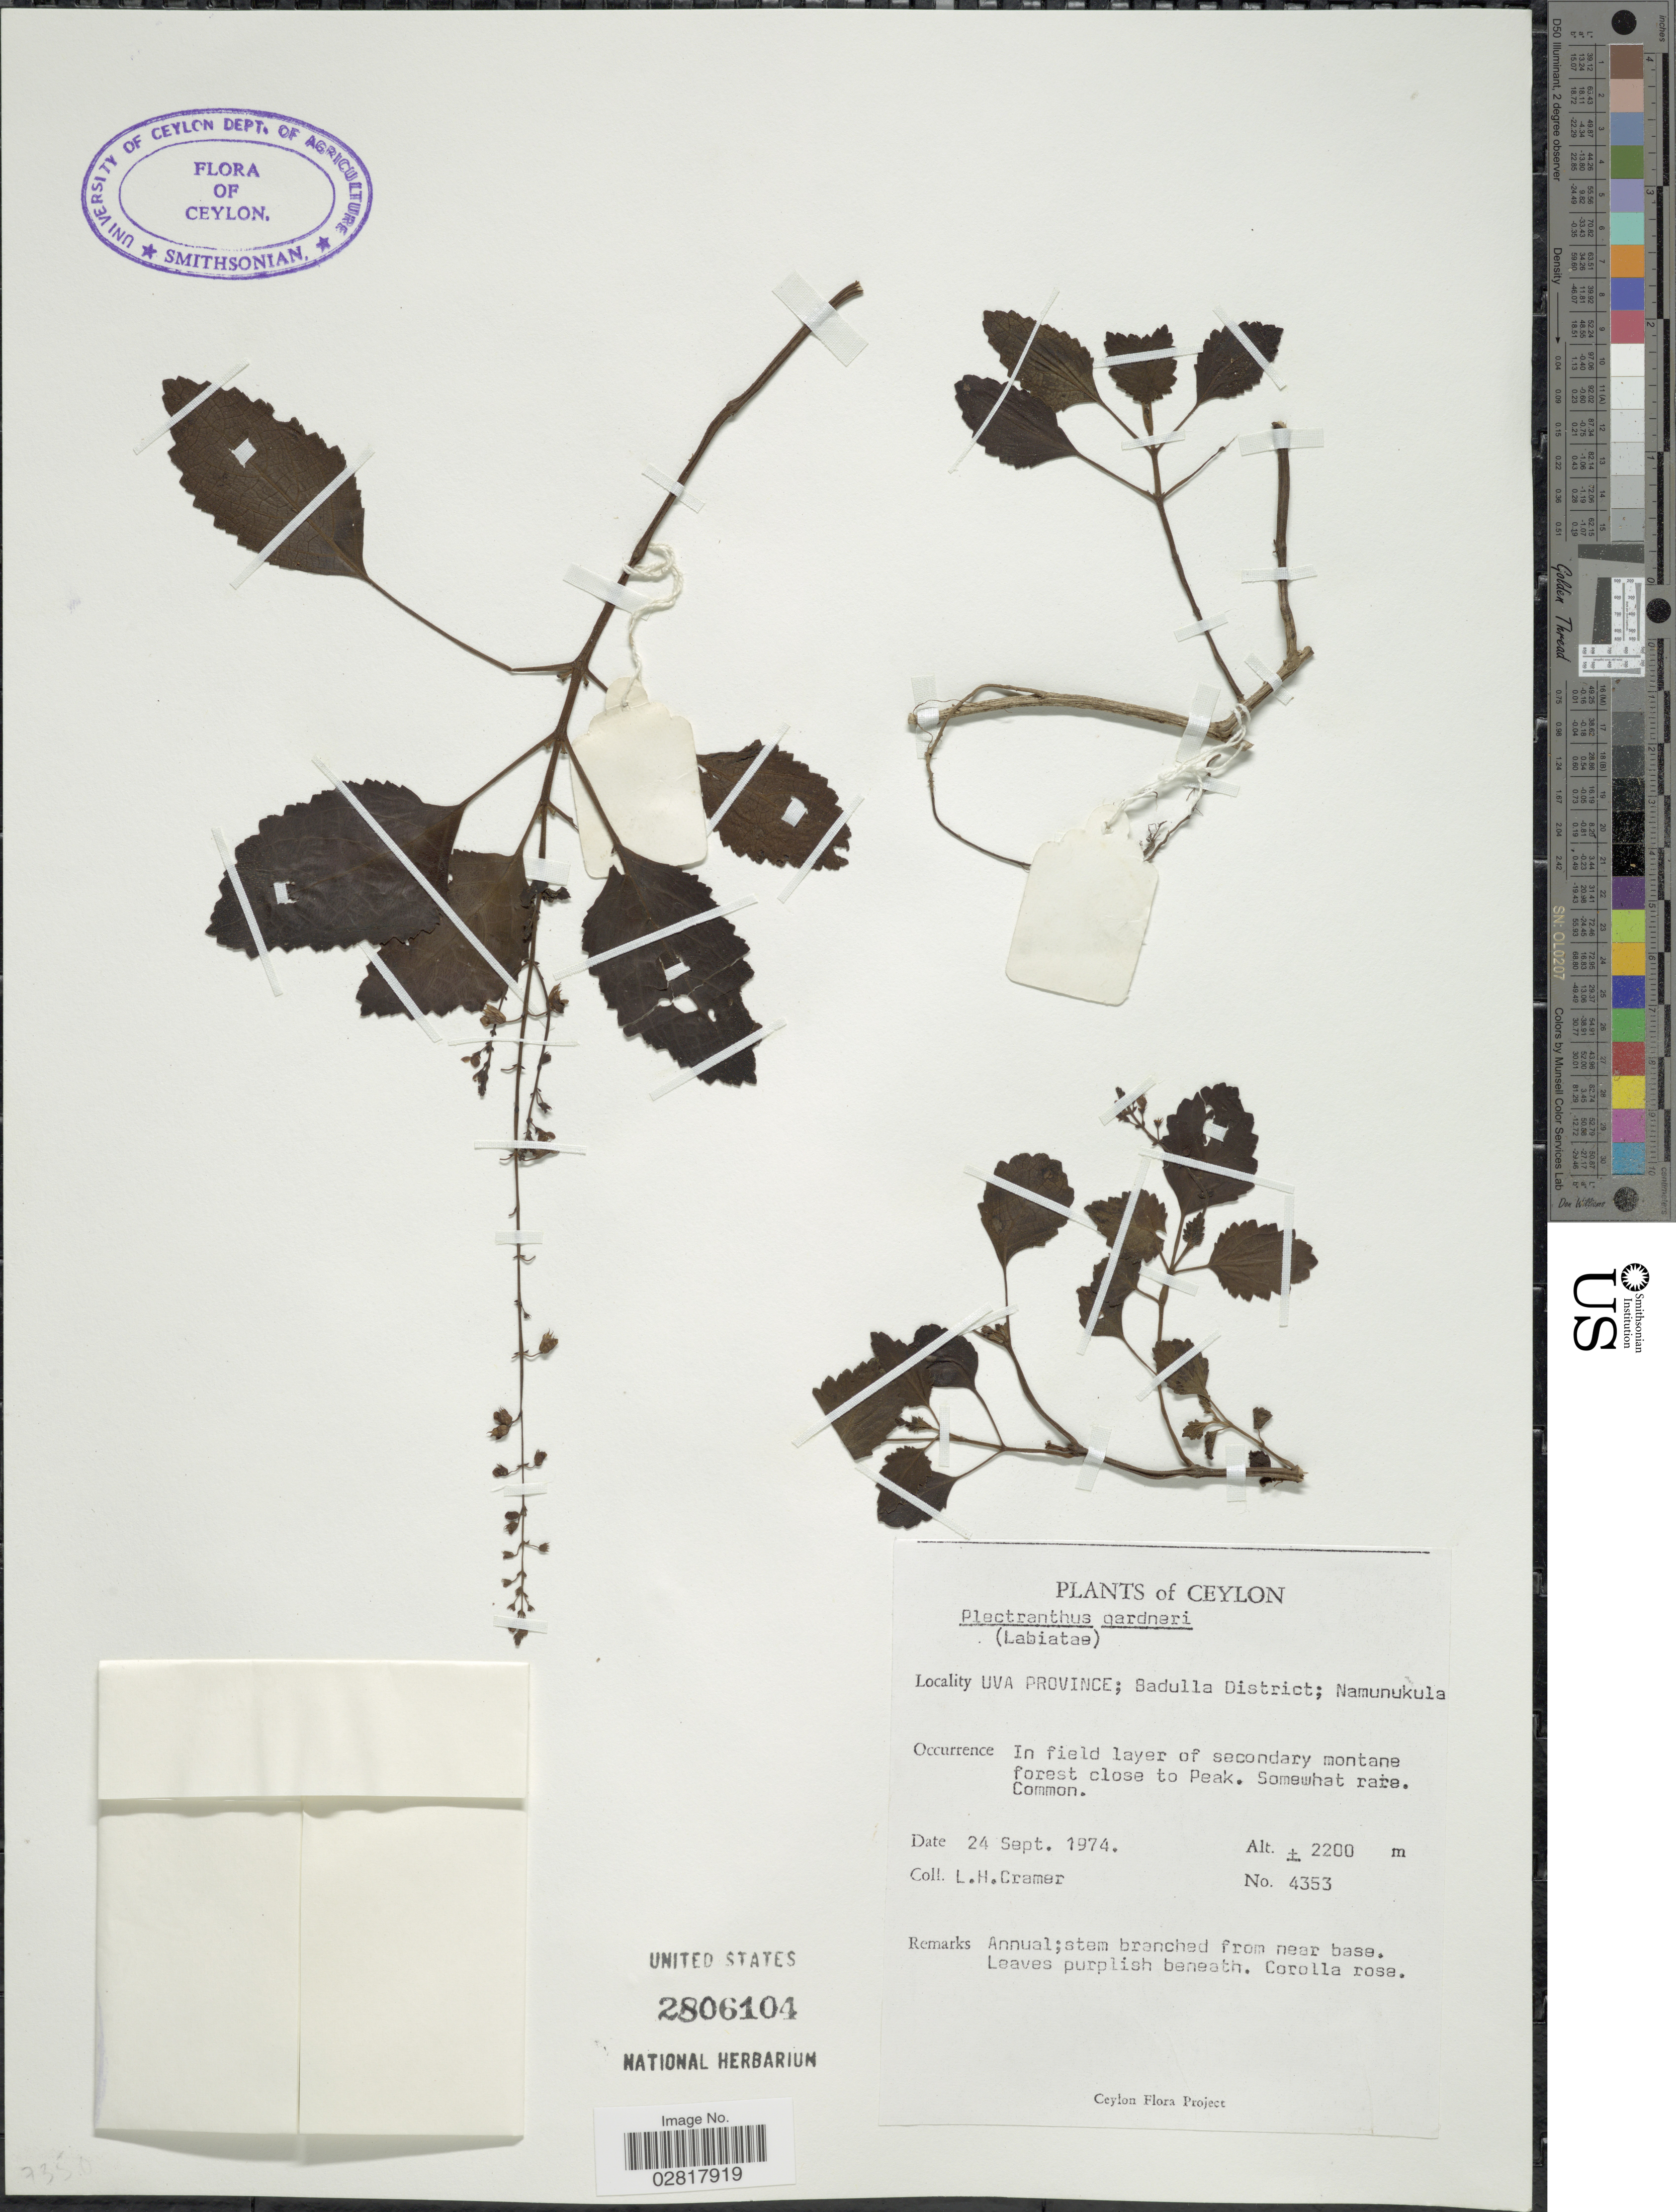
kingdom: Plantae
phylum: Tracheophyta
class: Magnoliopsida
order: Lamiales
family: Lamiaceae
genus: Plectranthus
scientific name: Plectranthus gardneri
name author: Thwaites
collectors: L. H. Cramer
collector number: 4353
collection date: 1974-09-24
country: Sri Lanka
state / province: Uva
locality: Ceylon. Badulla District: Namunukula.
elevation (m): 2200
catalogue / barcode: US 2806104